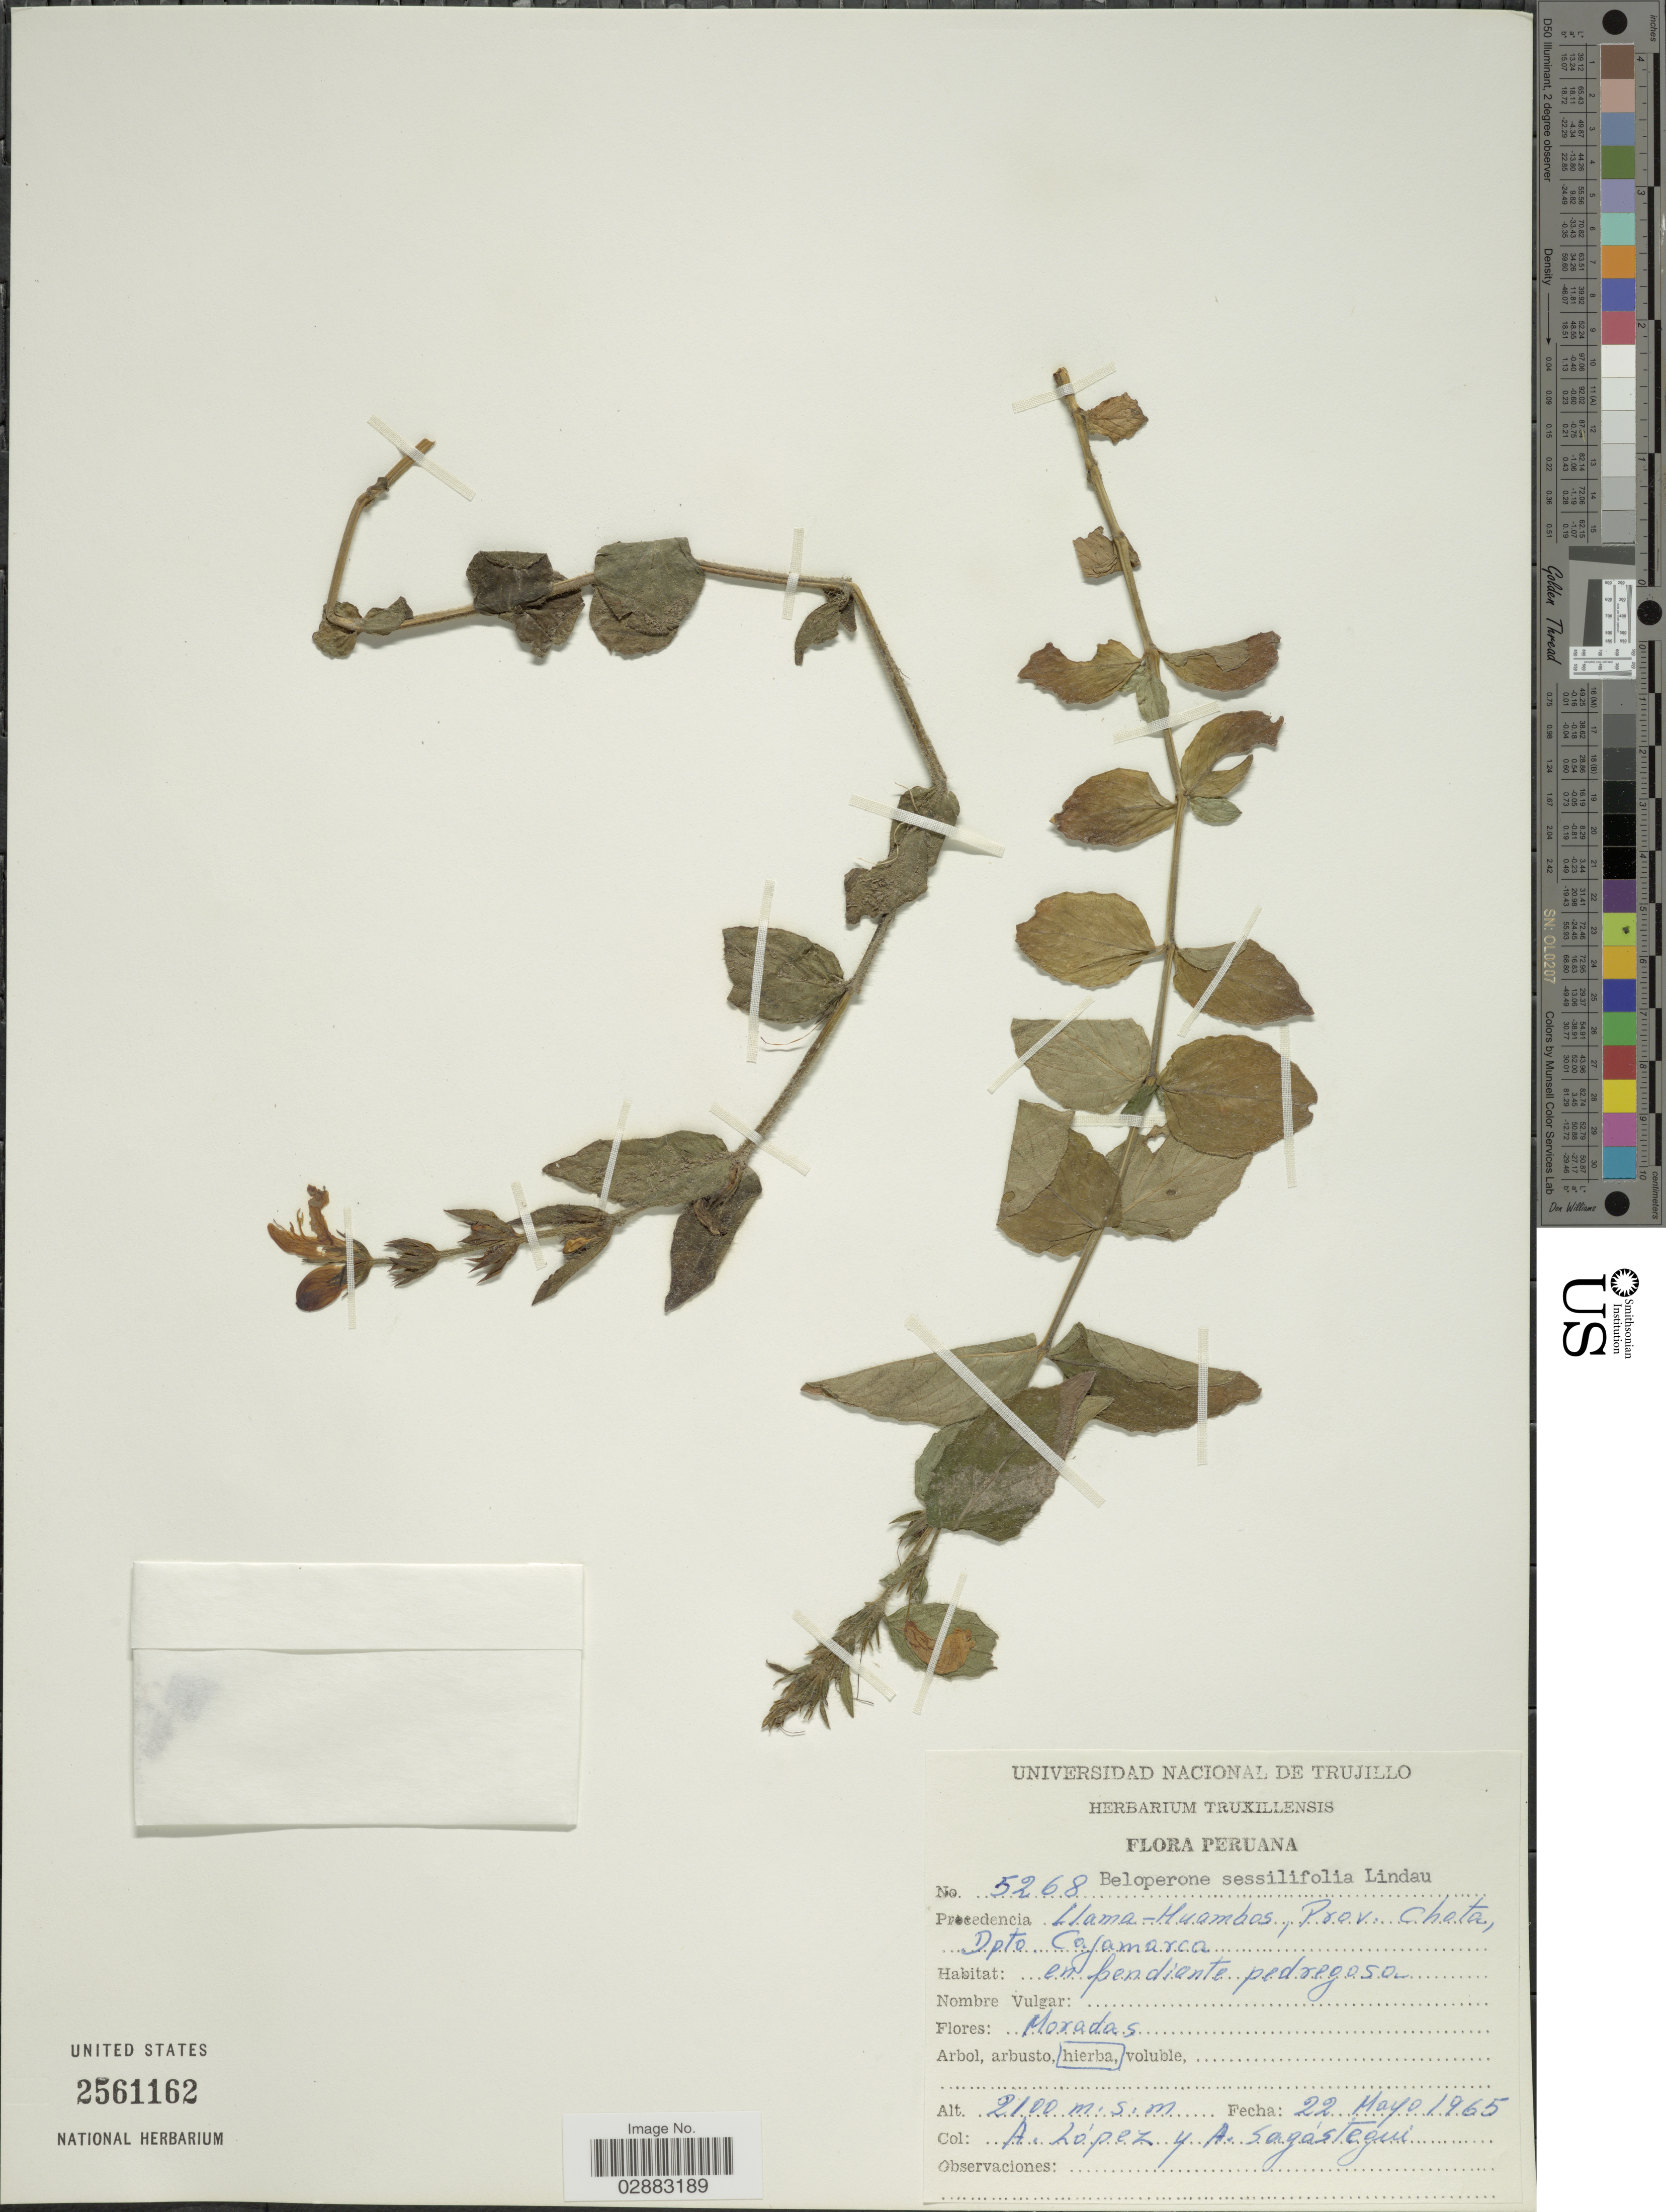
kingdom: Plantae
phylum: Tracheophyta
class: Magnoliopsida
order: Lamiales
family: Acanthaceae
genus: Justicia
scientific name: Justicia sessilifolia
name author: (Lindau) Wassh.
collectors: A. López & A. Sagastegui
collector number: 5268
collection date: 1965-05-22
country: Peru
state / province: Cajamarca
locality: Llama-Huambos, Prov. Chota, Dpto. Cajamarca.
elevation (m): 2100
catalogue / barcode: US 2561162